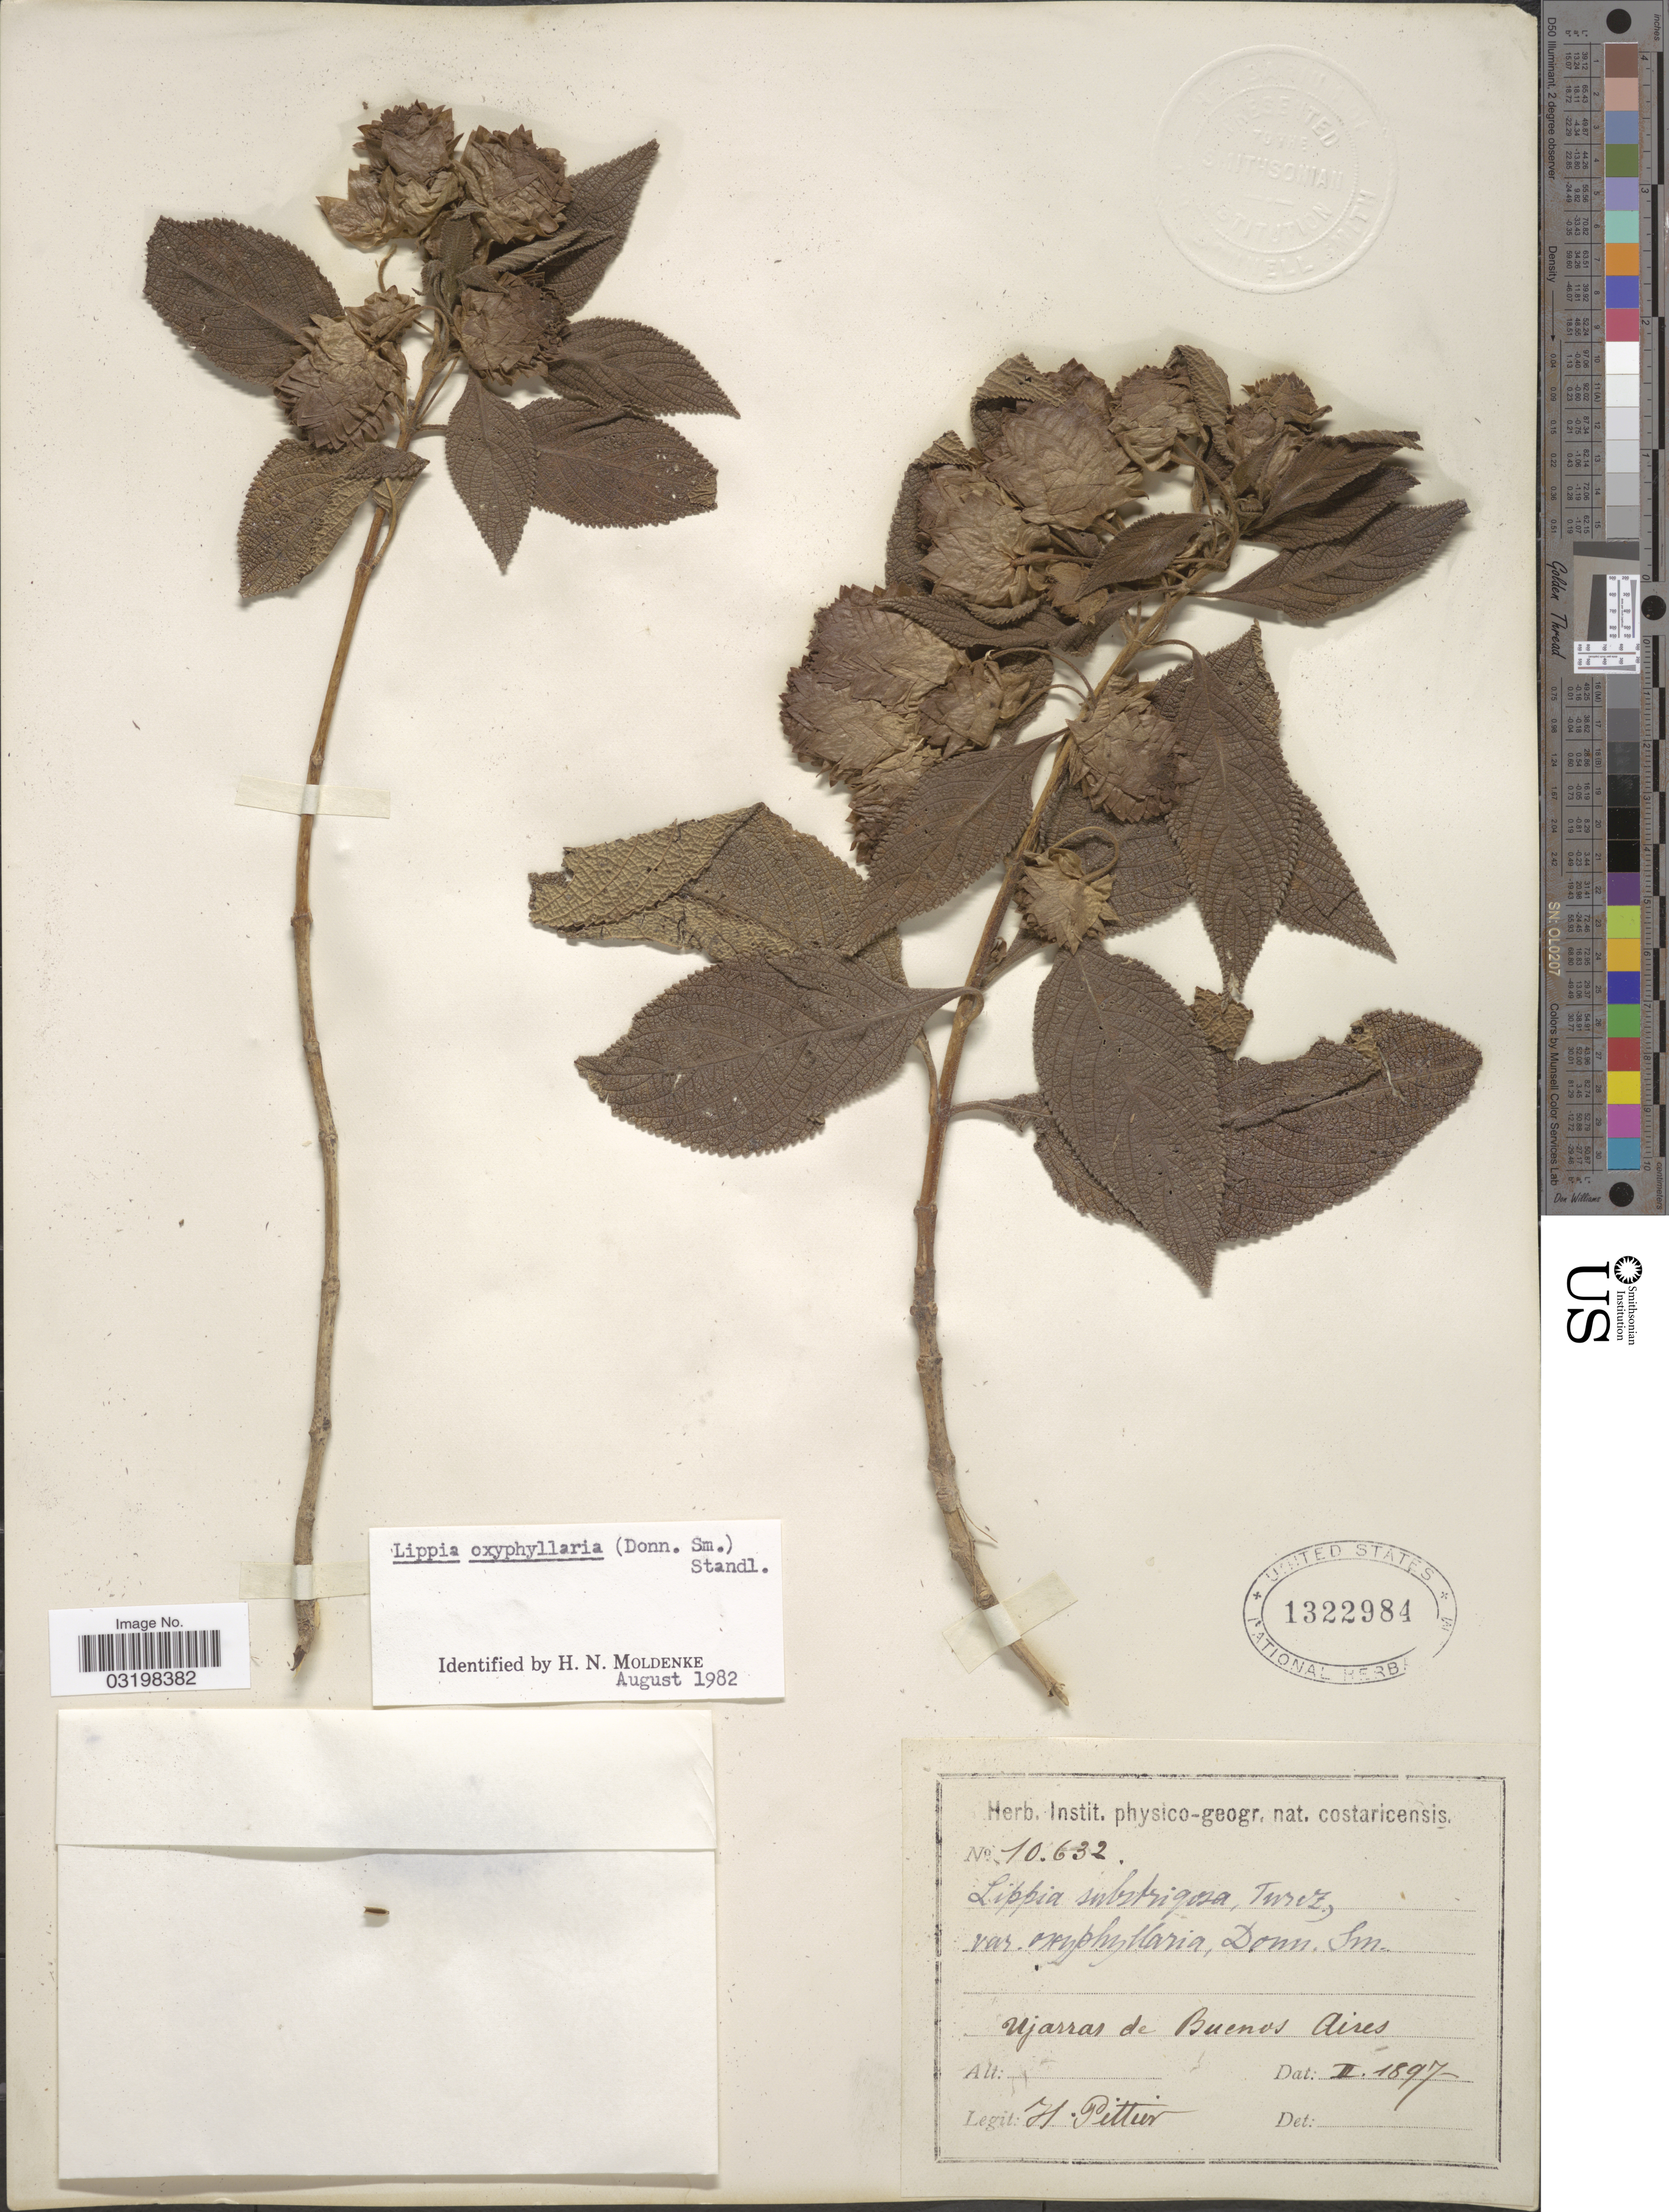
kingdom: Plantae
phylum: Tracheophyta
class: Magnoliopsida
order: Lamiales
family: Verbenaceae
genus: Lippia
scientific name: Lippia oxyphyllaria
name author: (Donn. Sm.) Standl.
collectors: H. F. Pittier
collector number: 10632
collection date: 1897-02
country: Costa Rica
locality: Ujarras de Buenos Aires.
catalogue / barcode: US 1322984